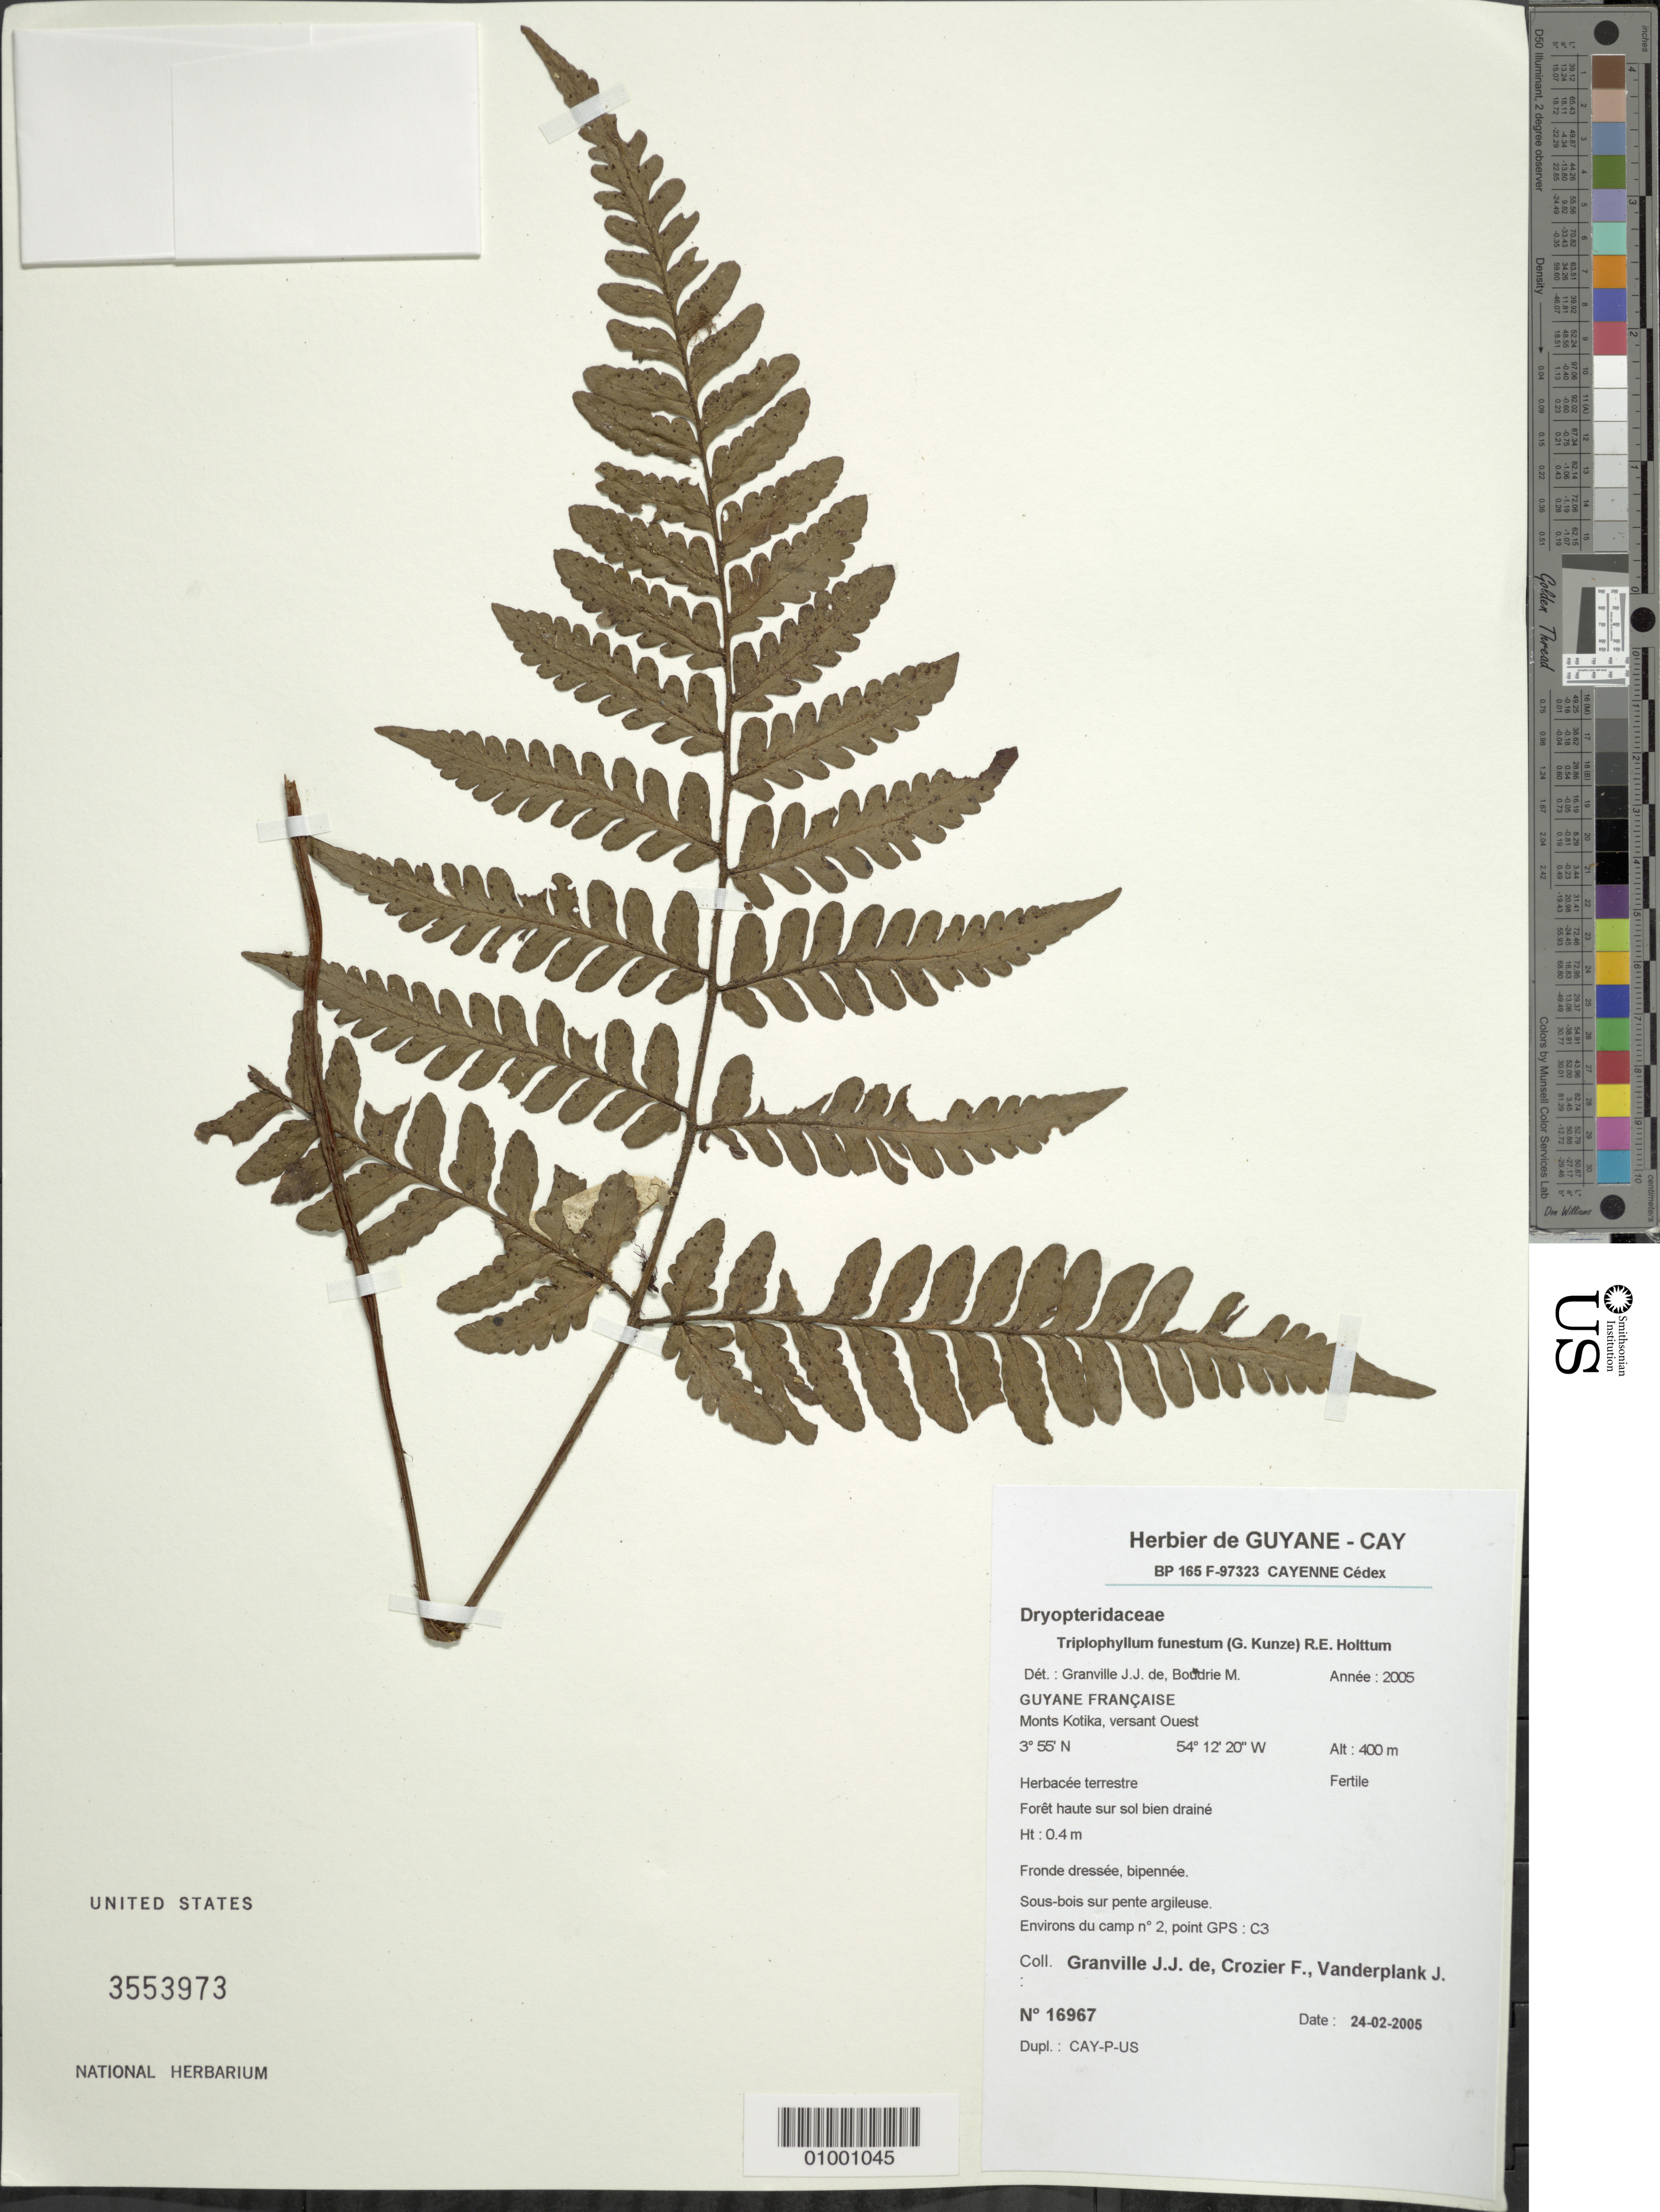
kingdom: Plantae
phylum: Tracheophyta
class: Polypodiopsida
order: Polypodiales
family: Tectariaceae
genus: Triplophyllum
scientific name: Triplophyllum funestum var. funestum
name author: (Kunze) Holttum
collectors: J.-J. de Granville, F. Crozier & J. Vanderplank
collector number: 16967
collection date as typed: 24-Feb-05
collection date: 2005-02-24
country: French Guiana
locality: Monts Kotika, versant Ouest. Environs du camp nº2, point GPS C3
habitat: Foret haute sur sol bien draine. Sous-bois sur pente argileuse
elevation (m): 400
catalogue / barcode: US 3553973